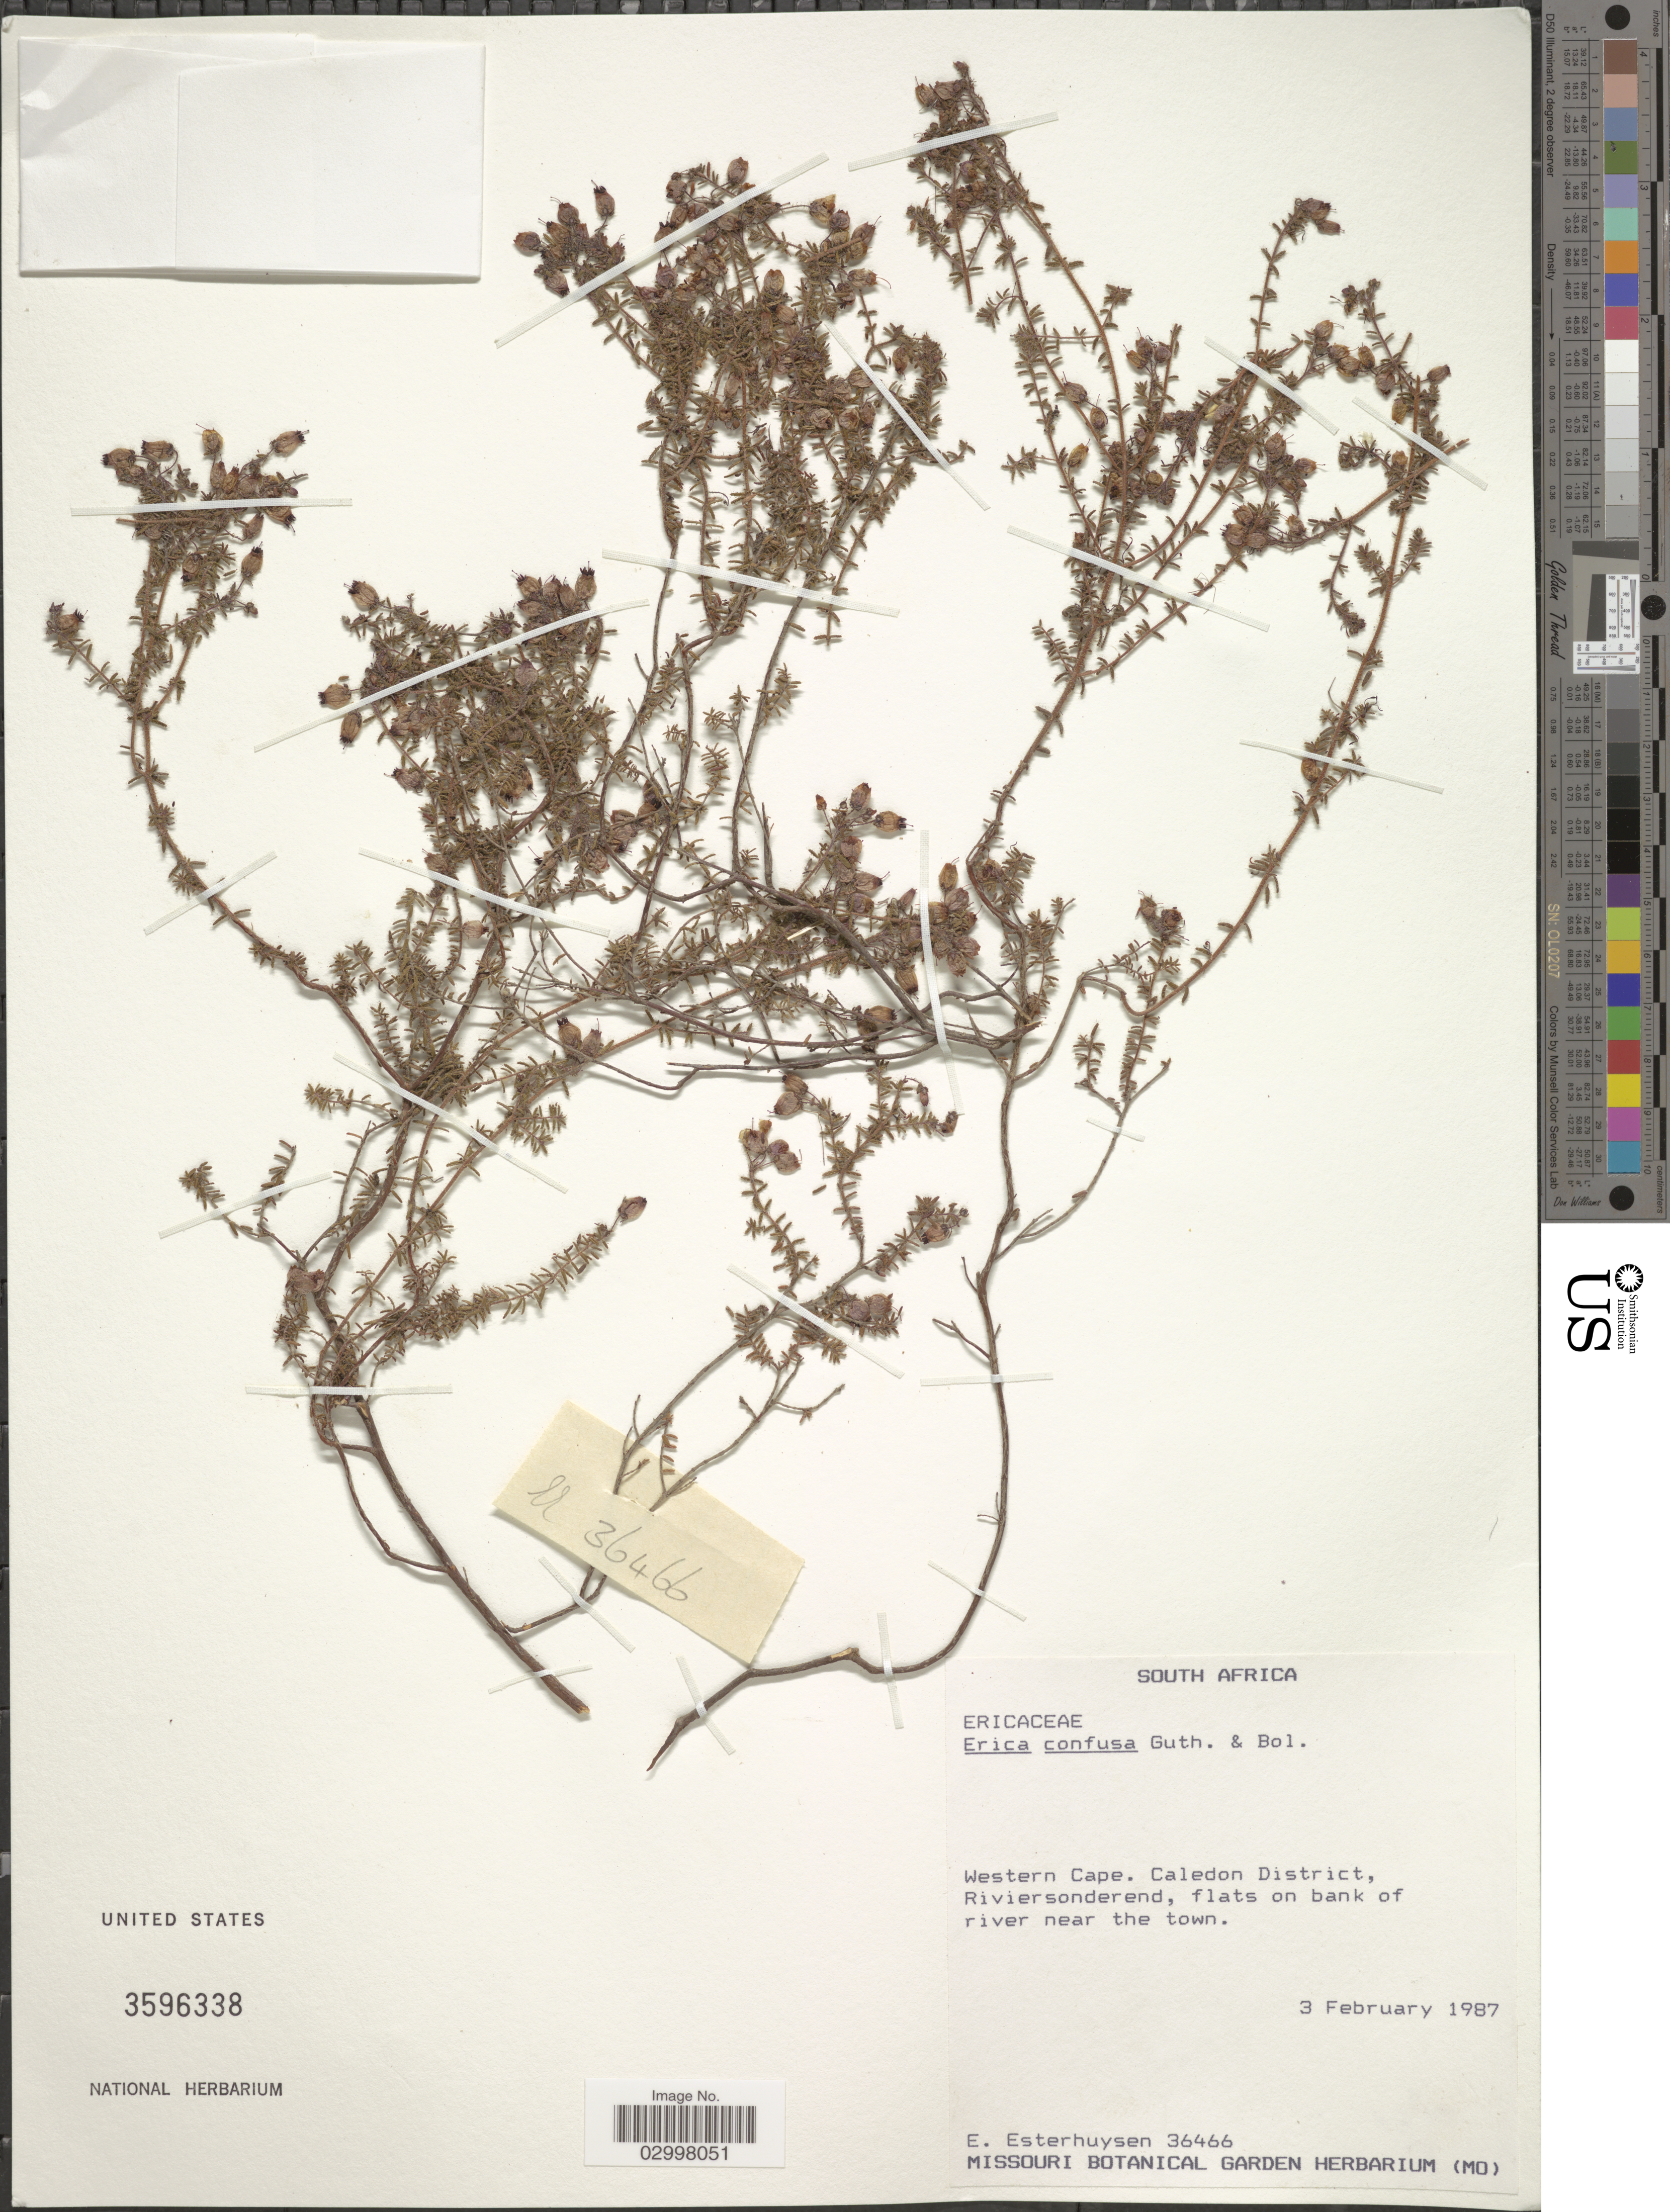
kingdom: Plantae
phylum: Tracheophyta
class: Magnoliopsida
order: Ericales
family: Ericaceae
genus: Erica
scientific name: Erica confusa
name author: Gand.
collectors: E. E. Esterhuysen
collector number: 36466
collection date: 1987-02-03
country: South Africa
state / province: Western Cape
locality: Caledon District, Riviersonderend, flats on bank of river near the town.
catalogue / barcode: US 3596338